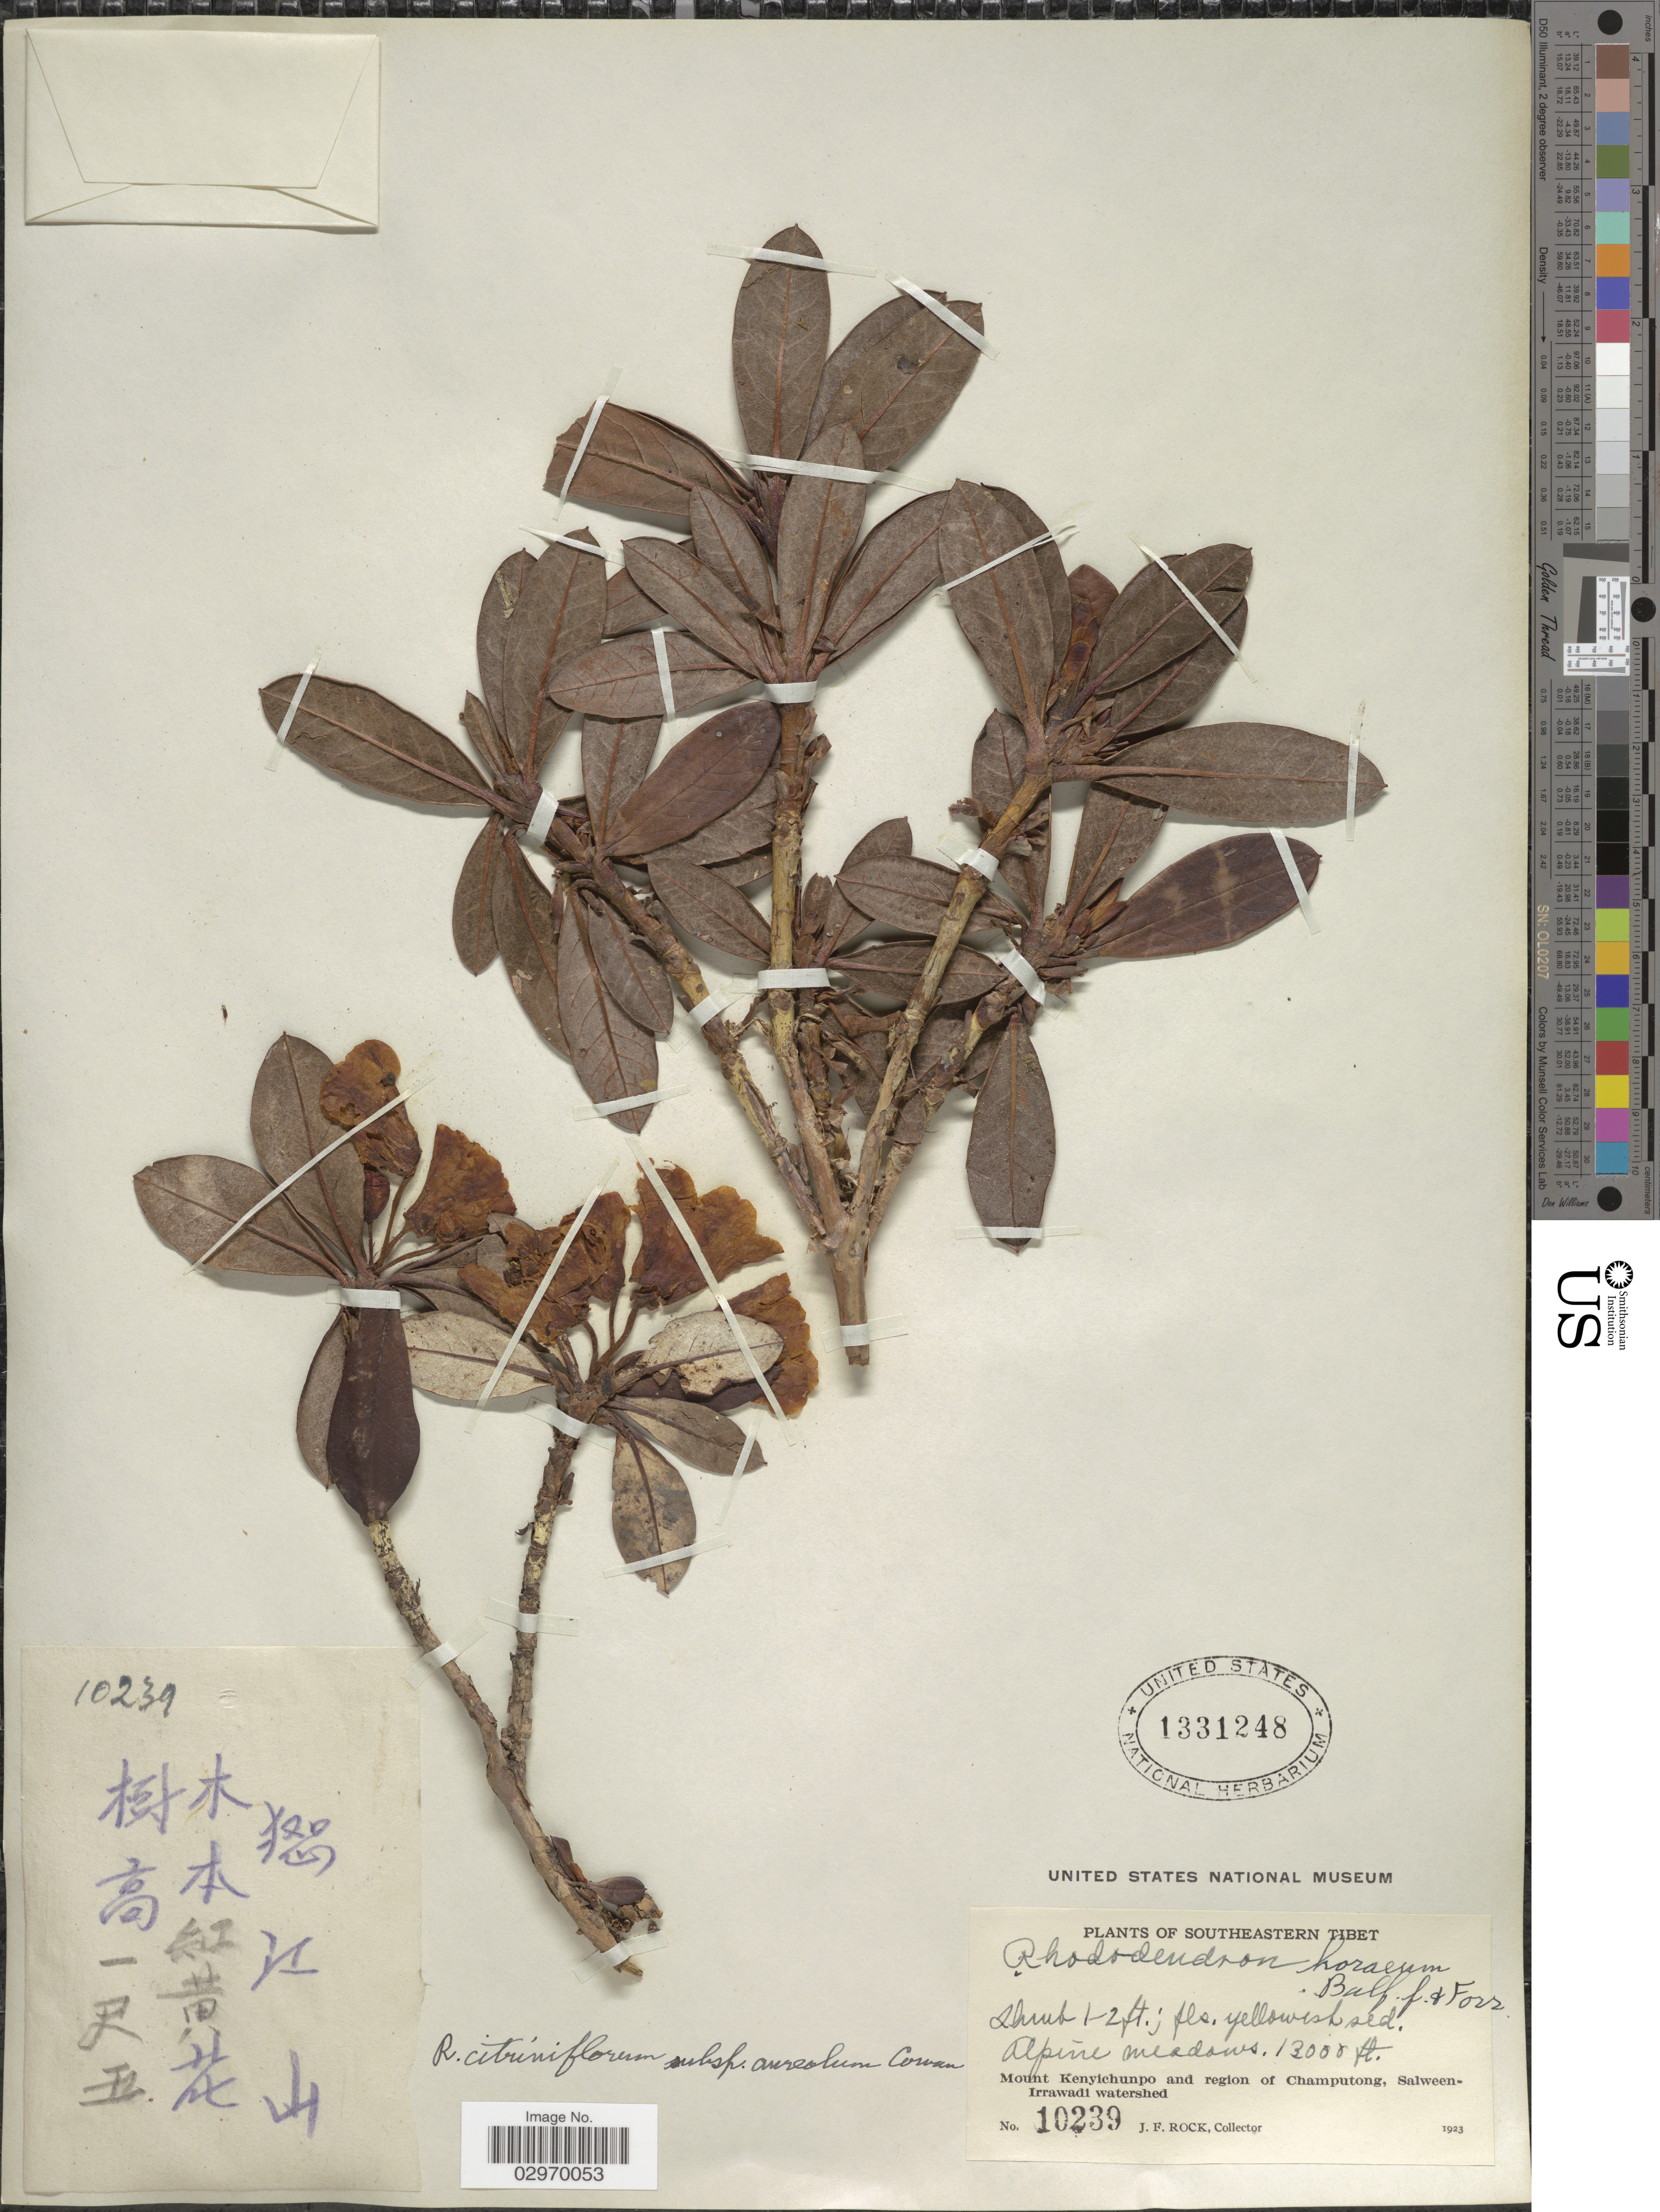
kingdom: Plantae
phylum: Tracheophyta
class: Magnoliopsida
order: Ericales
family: Ericaceae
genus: Rhododendron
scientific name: Rhododendron citriniflorum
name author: Balf. f. & Forrest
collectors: J. Rock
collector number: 10239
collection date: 1923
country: China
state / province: Xizang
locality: Southeastern Tibet. Mount Kenyichunpo and region of Champutong, Salween-Irrawadi watershed.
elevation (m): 3962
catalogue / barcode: US 1331248